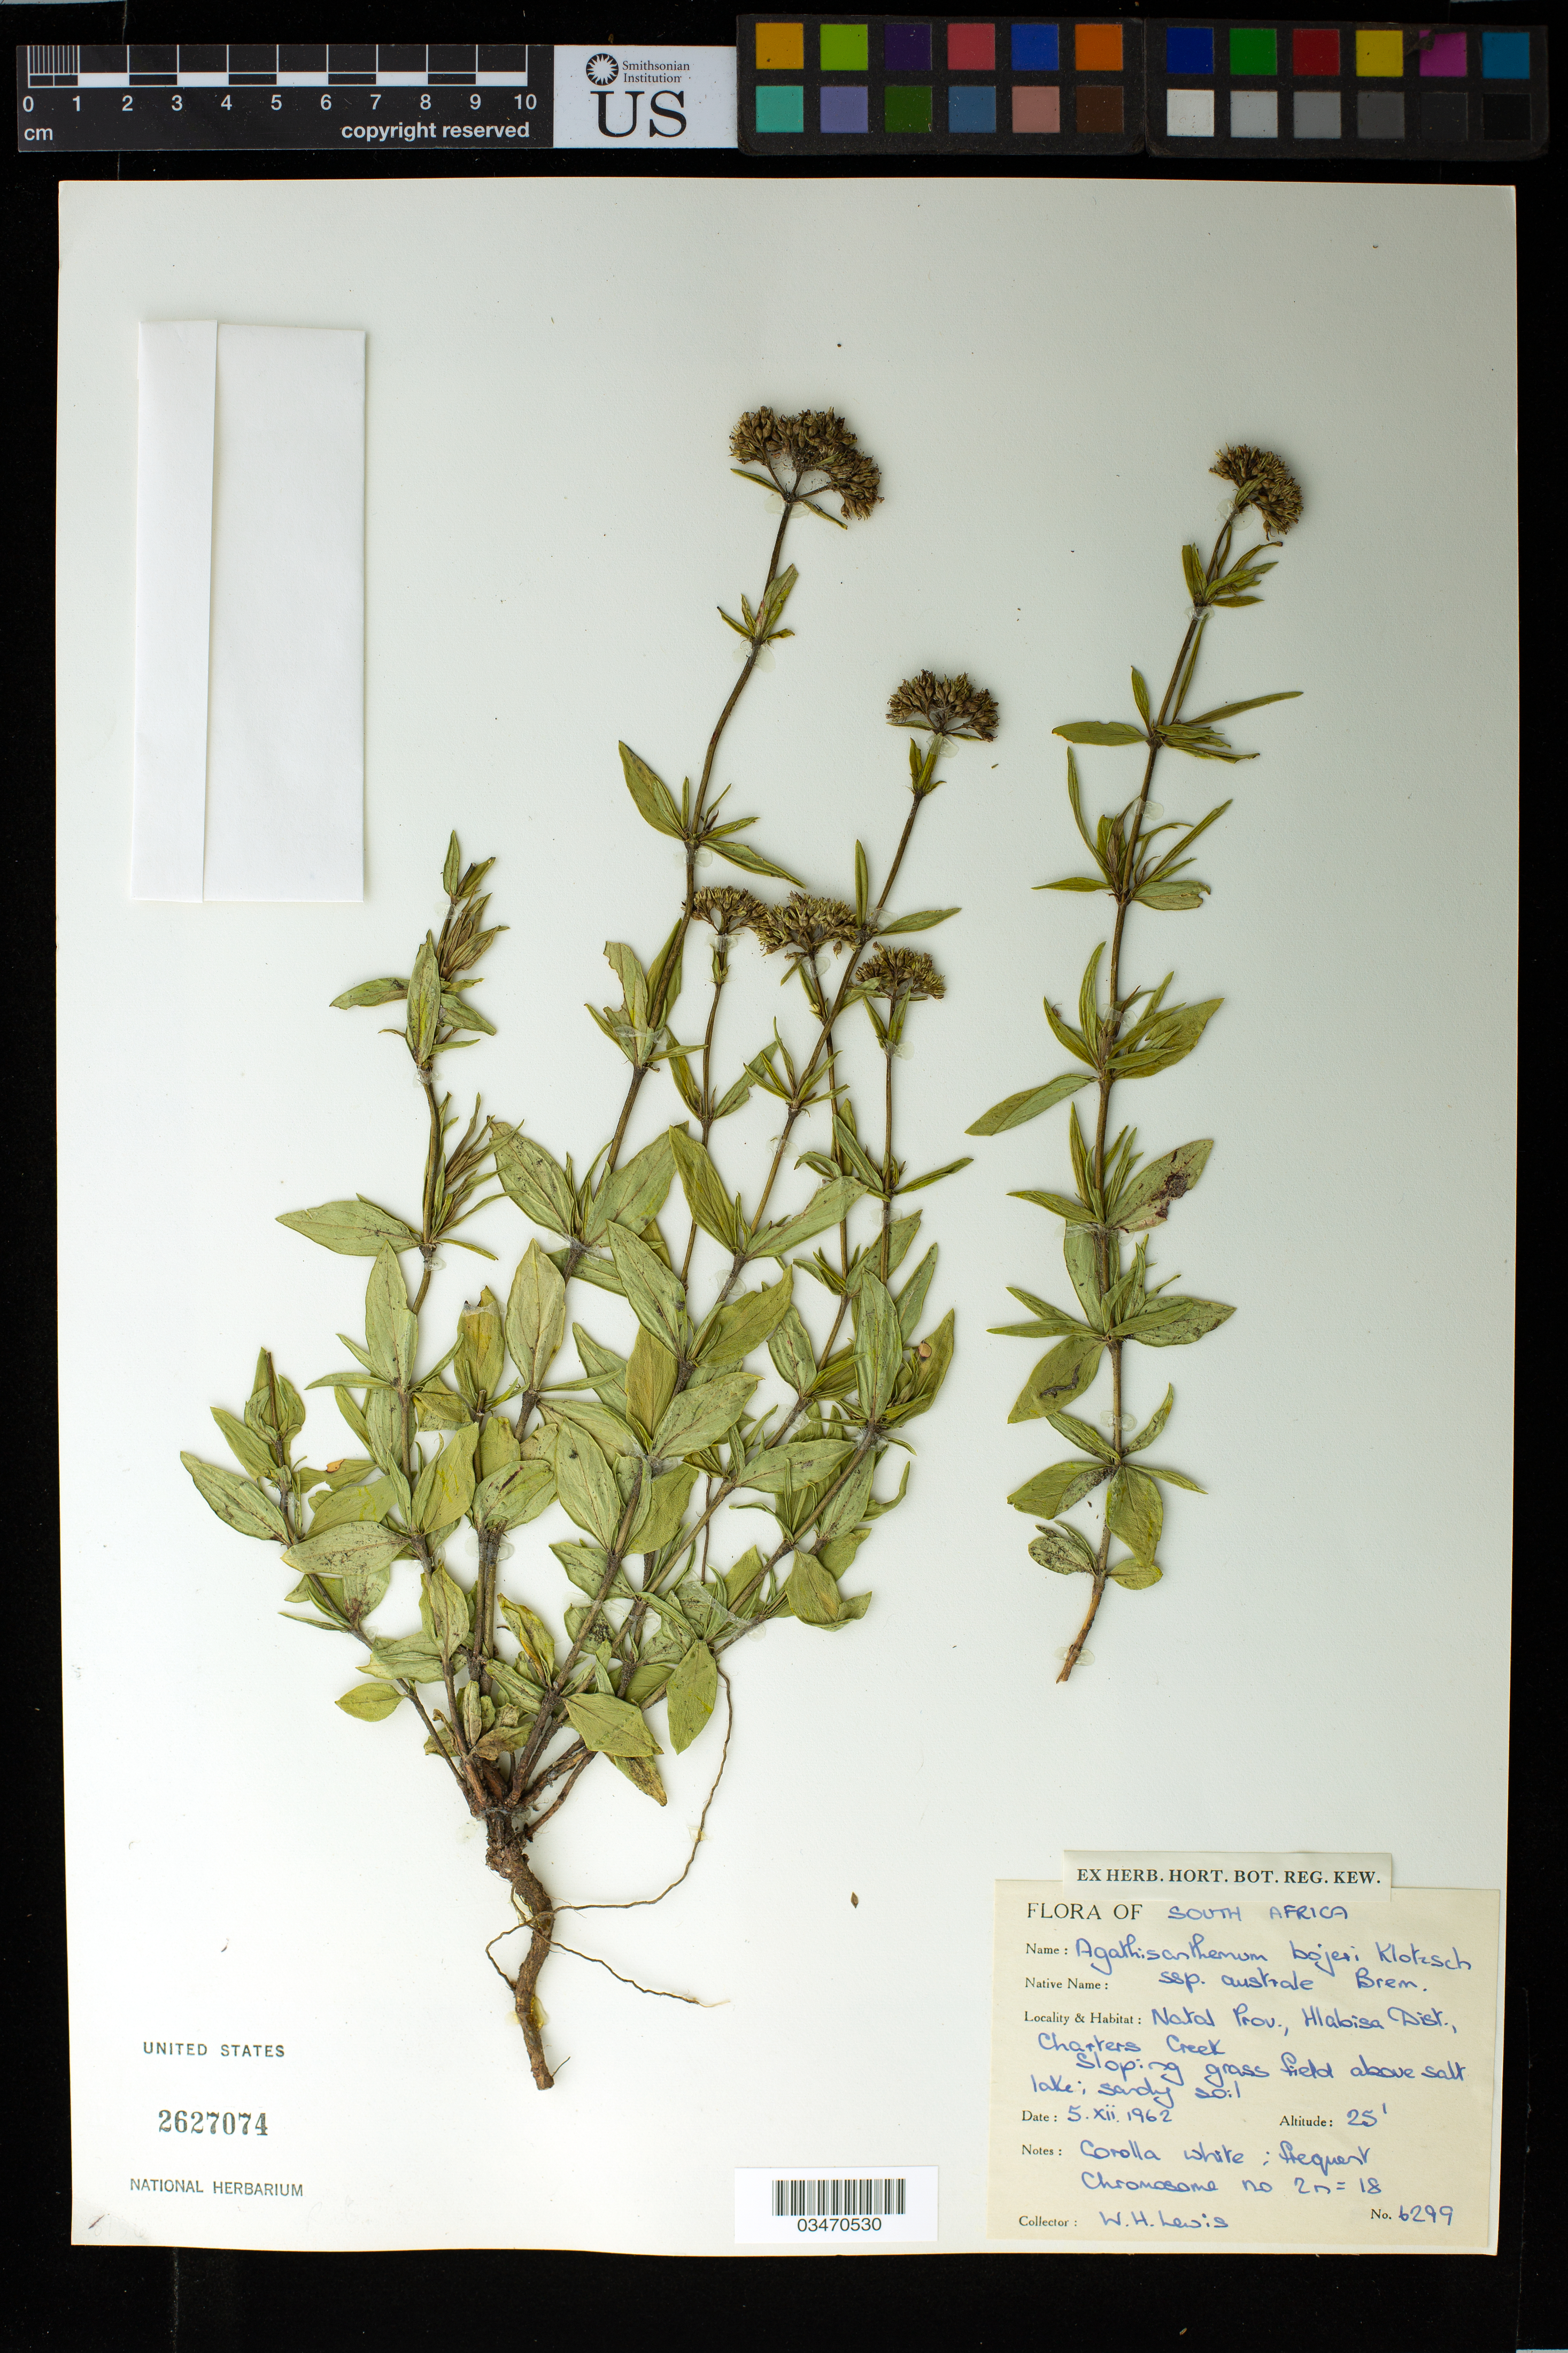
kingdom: Plantae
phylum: Tracheophyta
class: Magnoliopsida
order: Gentianales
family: Rubiaceae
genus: Agathisanthemum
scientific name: Agathisanthemum bojeri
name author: Klotzsch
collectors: W. H. Lewis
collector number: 6299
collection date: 1962-12-05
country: South Africa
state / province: KwaZulu-Natal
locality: Charters creek. Hlabisa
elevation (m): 8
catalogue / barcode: US 2627074